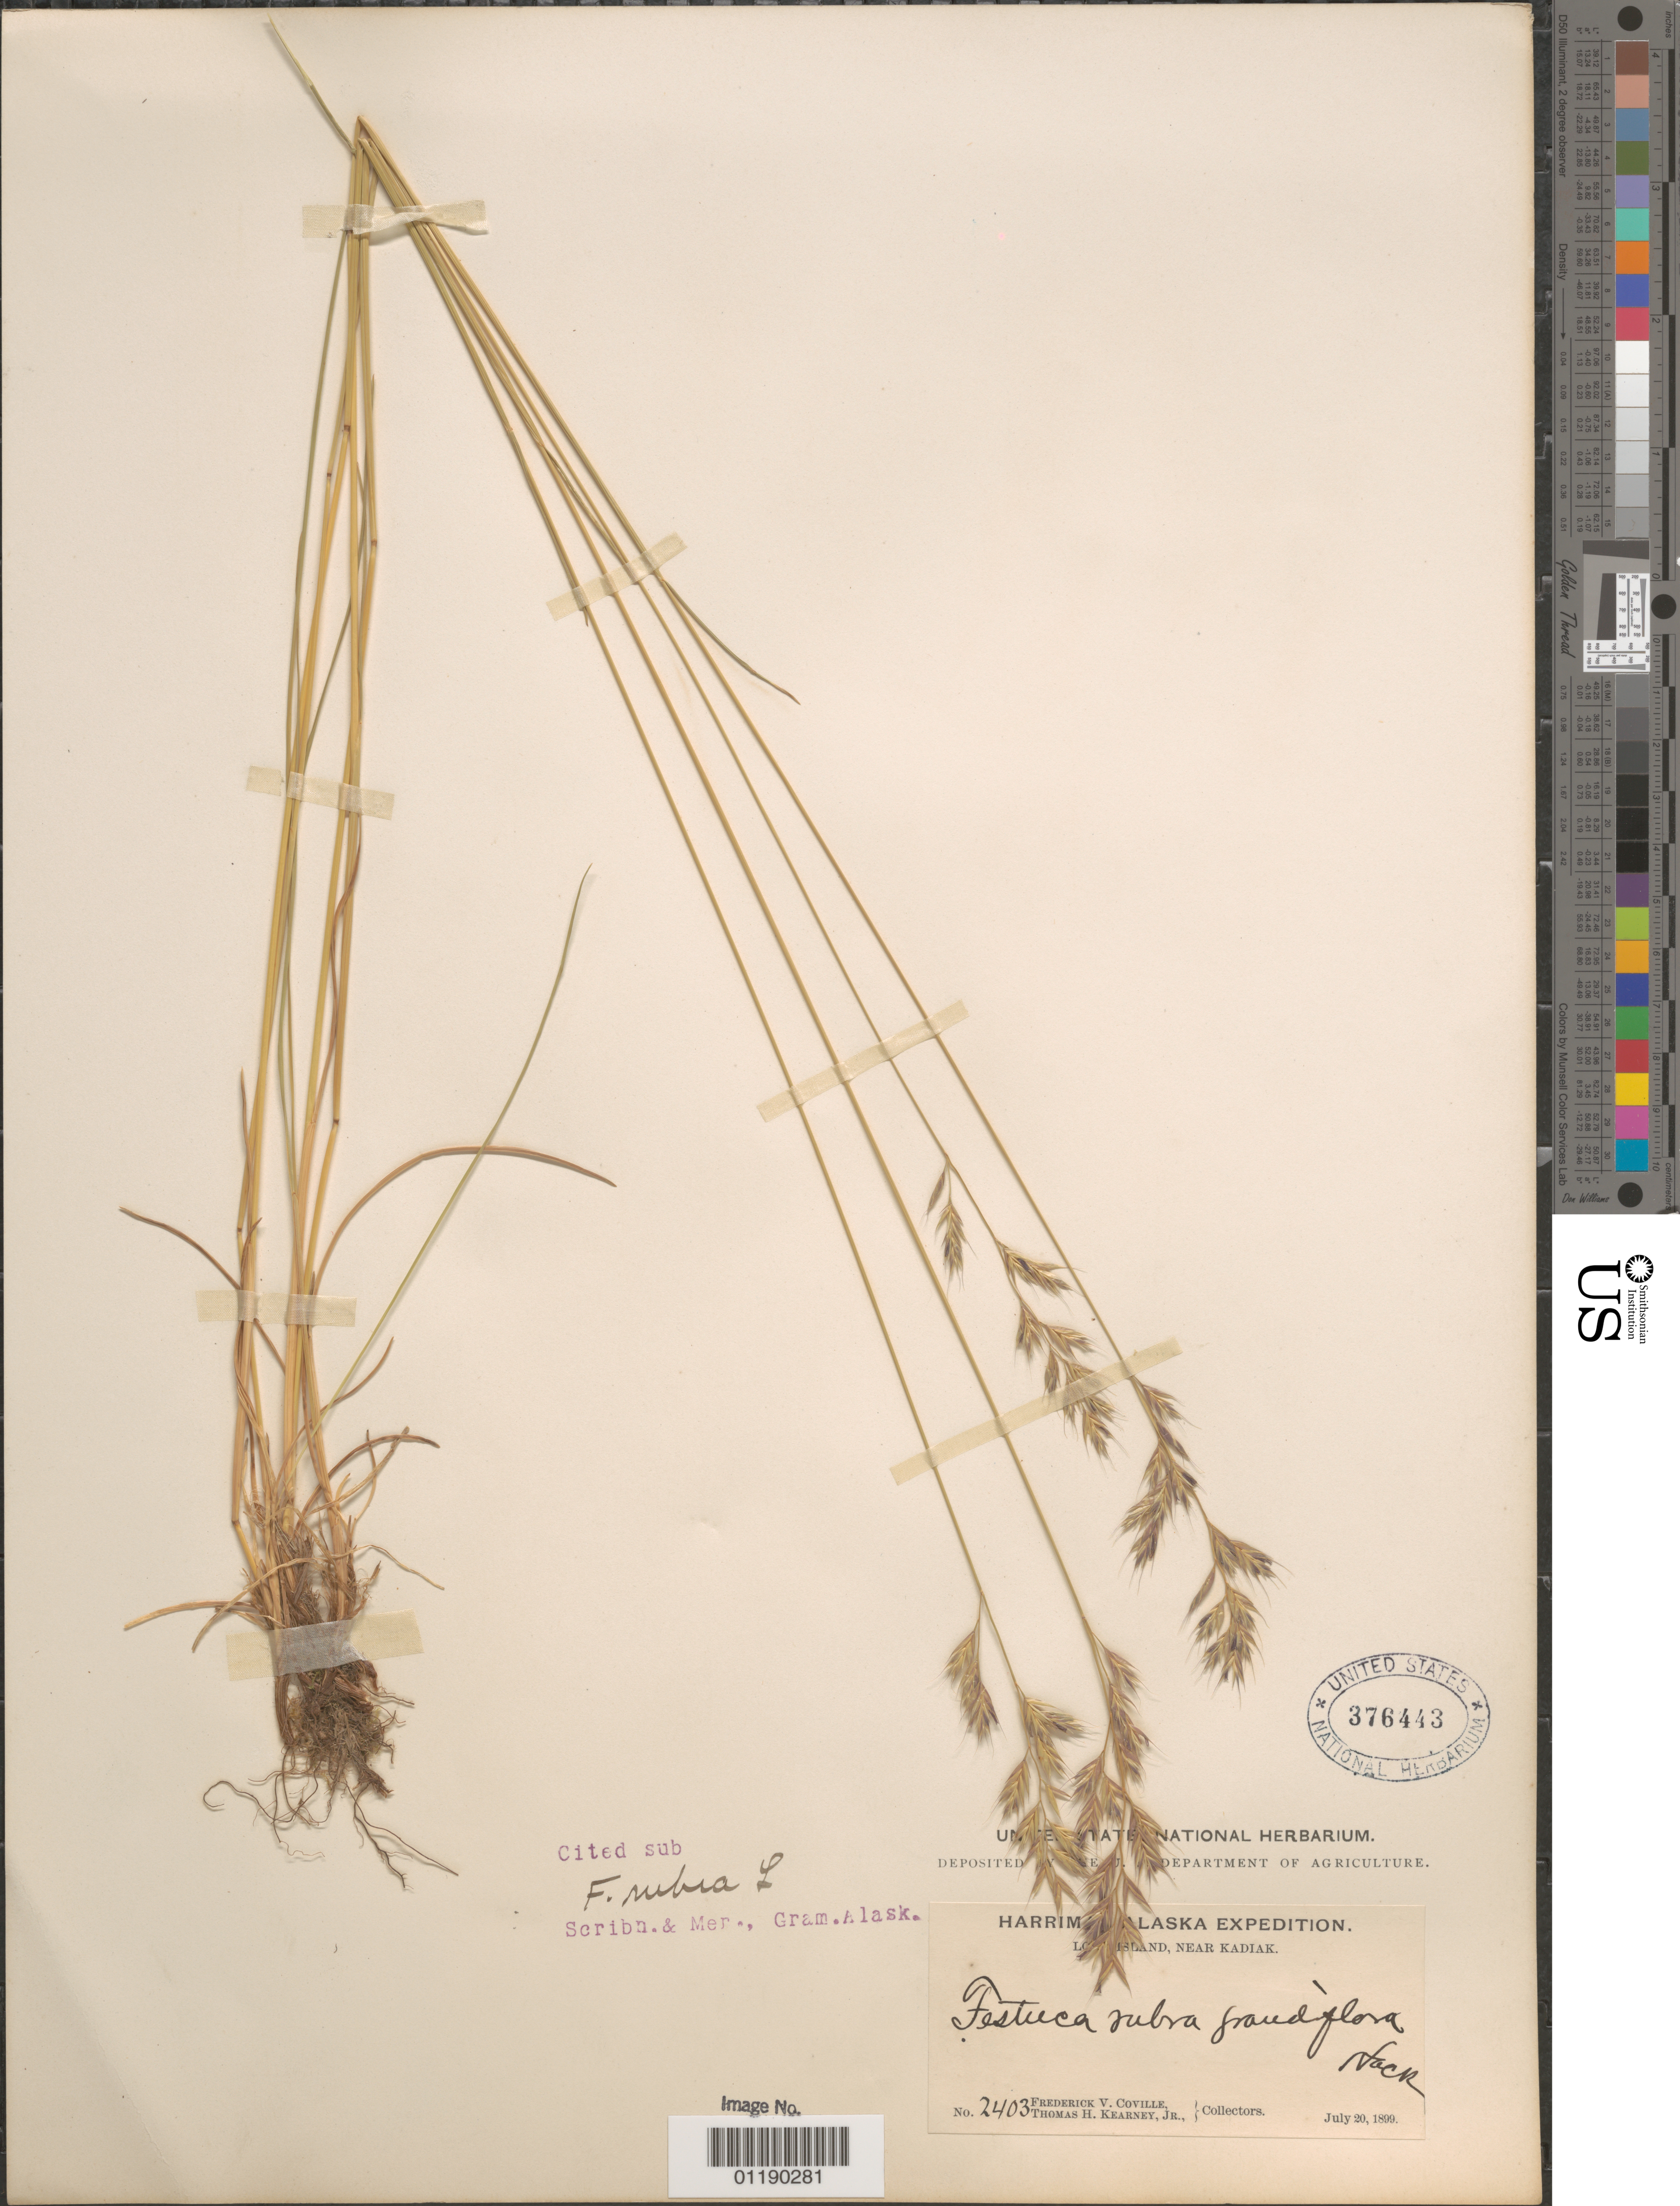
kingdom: Plantae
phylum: Tracheophyta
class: Liliopsida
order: Poales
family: Poaceae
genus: Festuca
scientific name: Festuca rubra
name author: L.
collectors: F. V. Coville & T. H. Kearney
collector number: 2403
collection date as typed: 20 Jul 1899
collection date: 1899-07-20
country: United States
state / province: Alaska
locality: Near Kadiak.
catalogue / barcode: US 376443